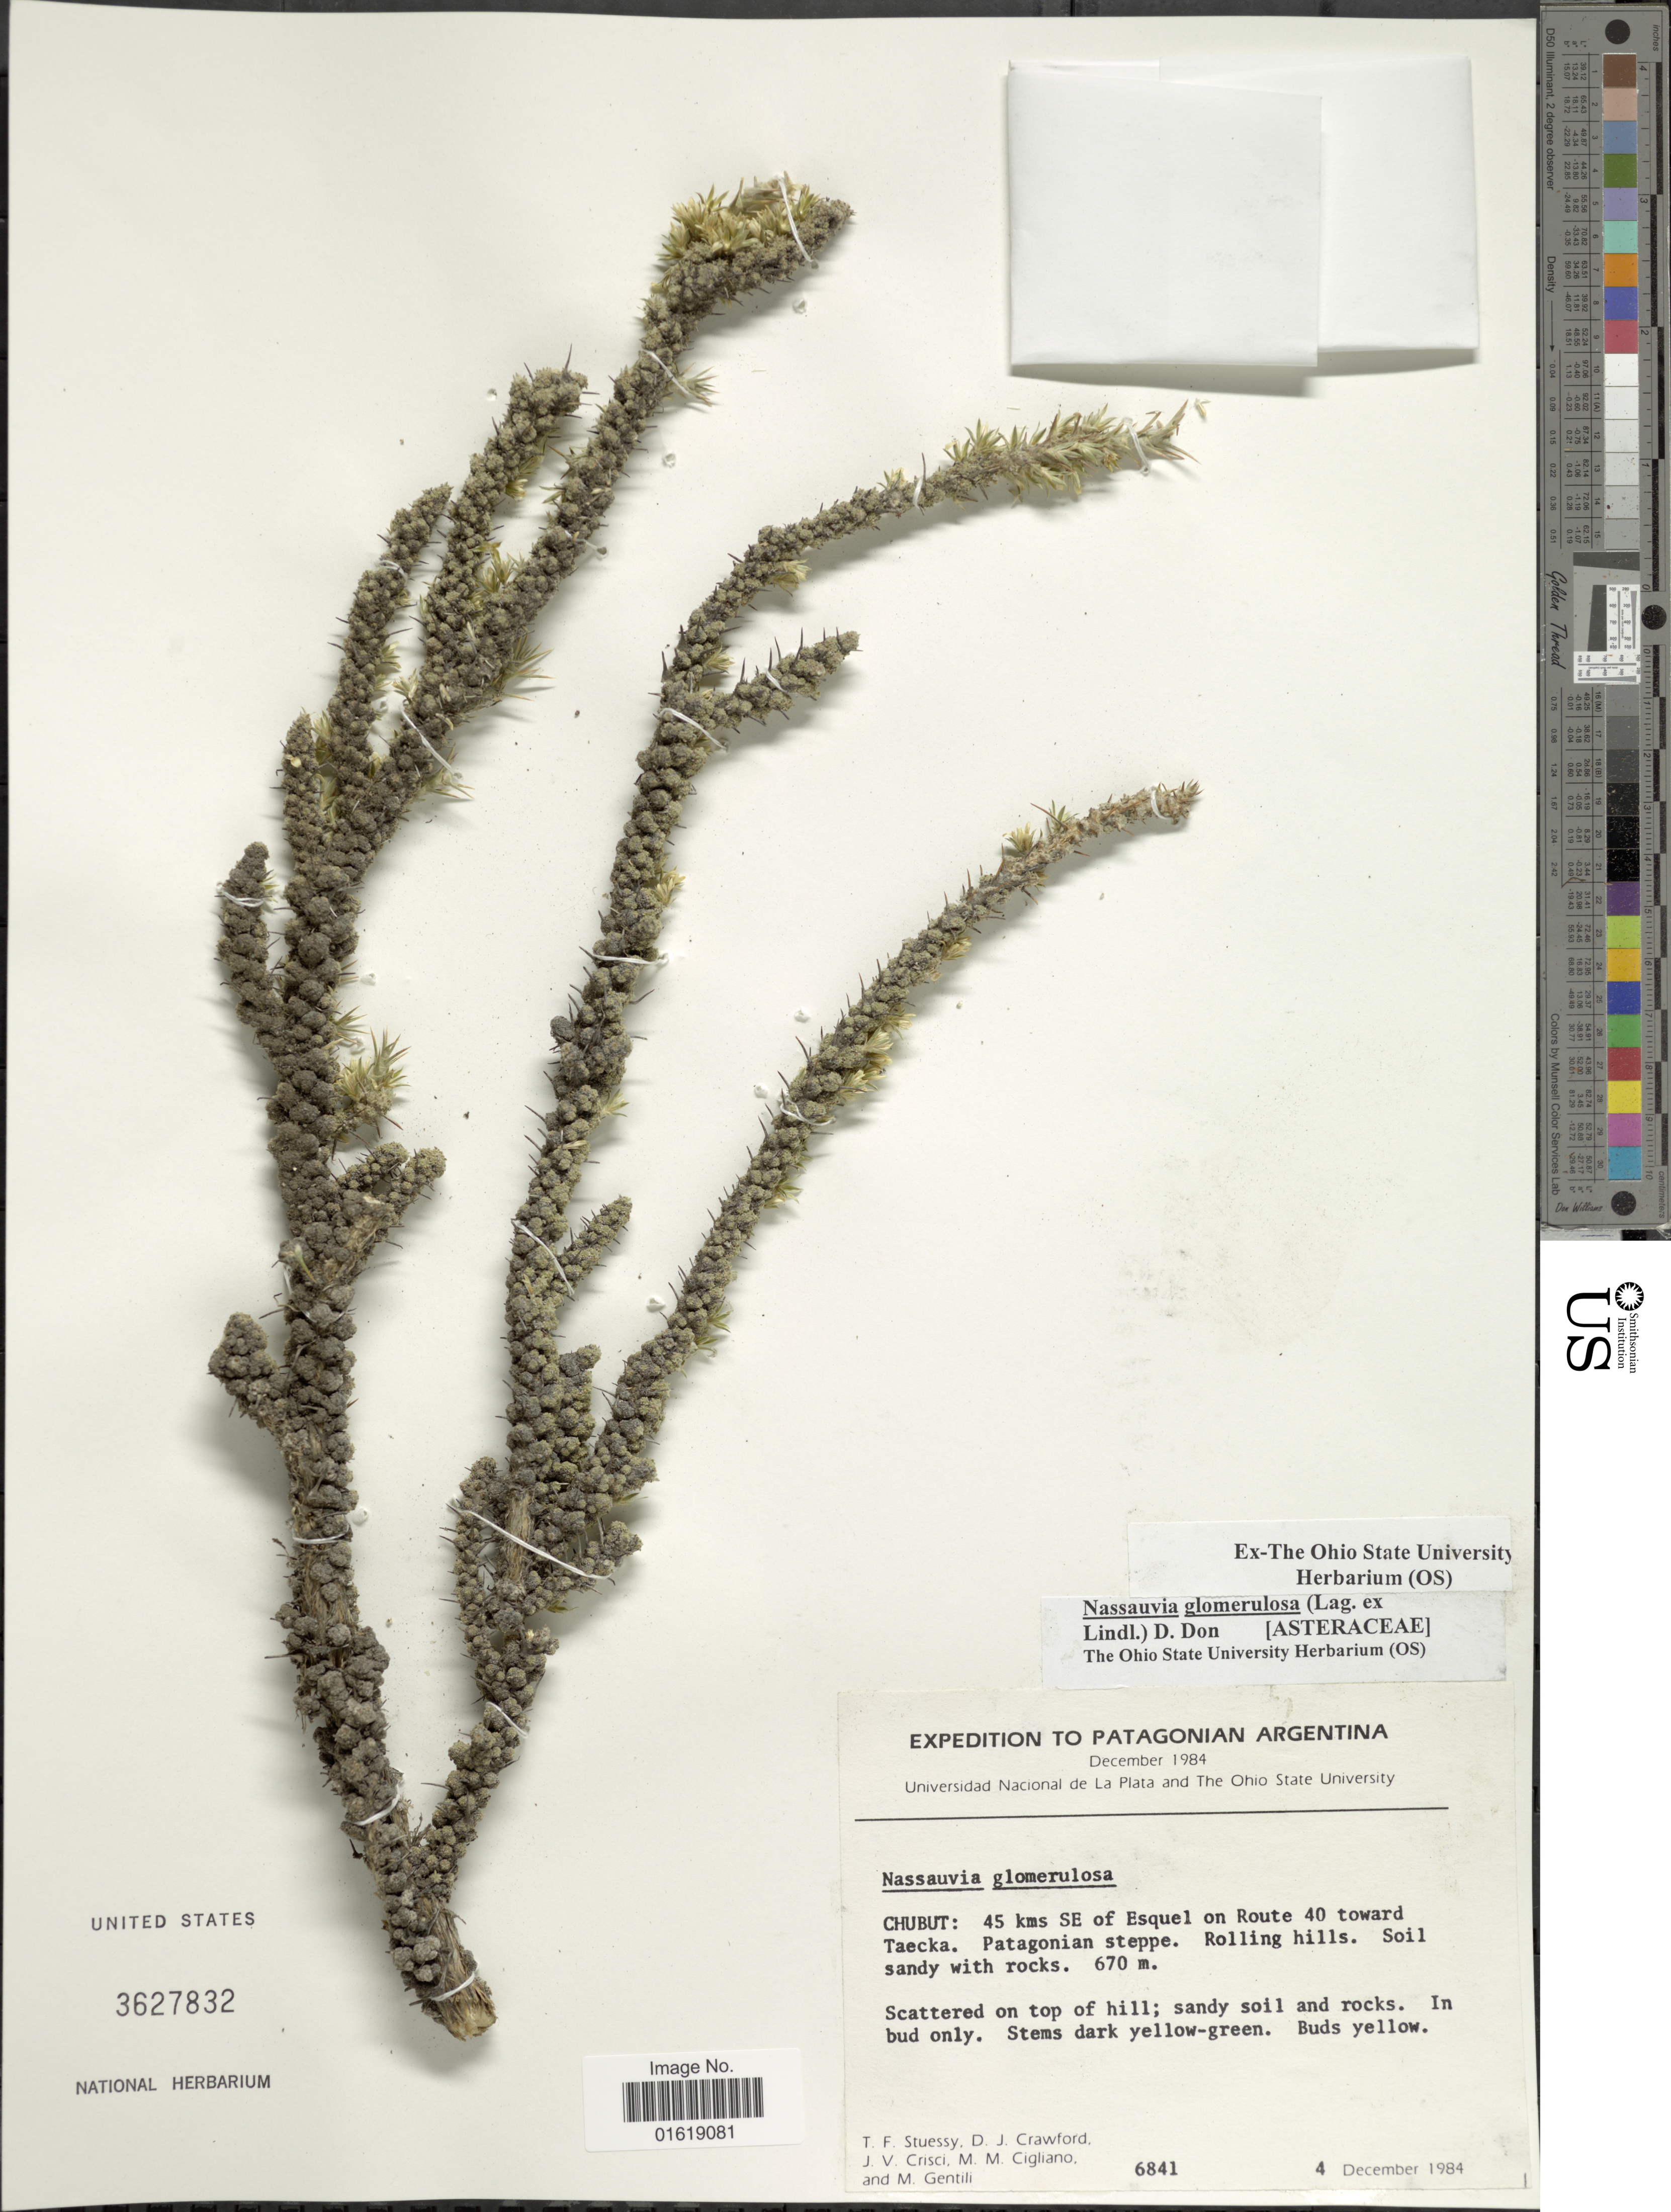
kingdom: Plantae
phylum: Tracheophyta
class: Magnoliopsida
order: Asterales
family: Asteraceae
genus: Nassauvia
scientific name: Nassauvia glomerulosa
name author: (Lag. ex Lindl.) D. Don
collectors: T. Stuessy, D. Crawford, J. Crisci, M. Cigliano & M. Gentili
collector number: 6841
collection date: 1984-12-04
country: Argentina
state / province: Chubut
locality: Chubut: 45 kms SE of Esquel on Route 40 toward Taecka.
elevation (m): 670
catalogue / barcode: US 3627832